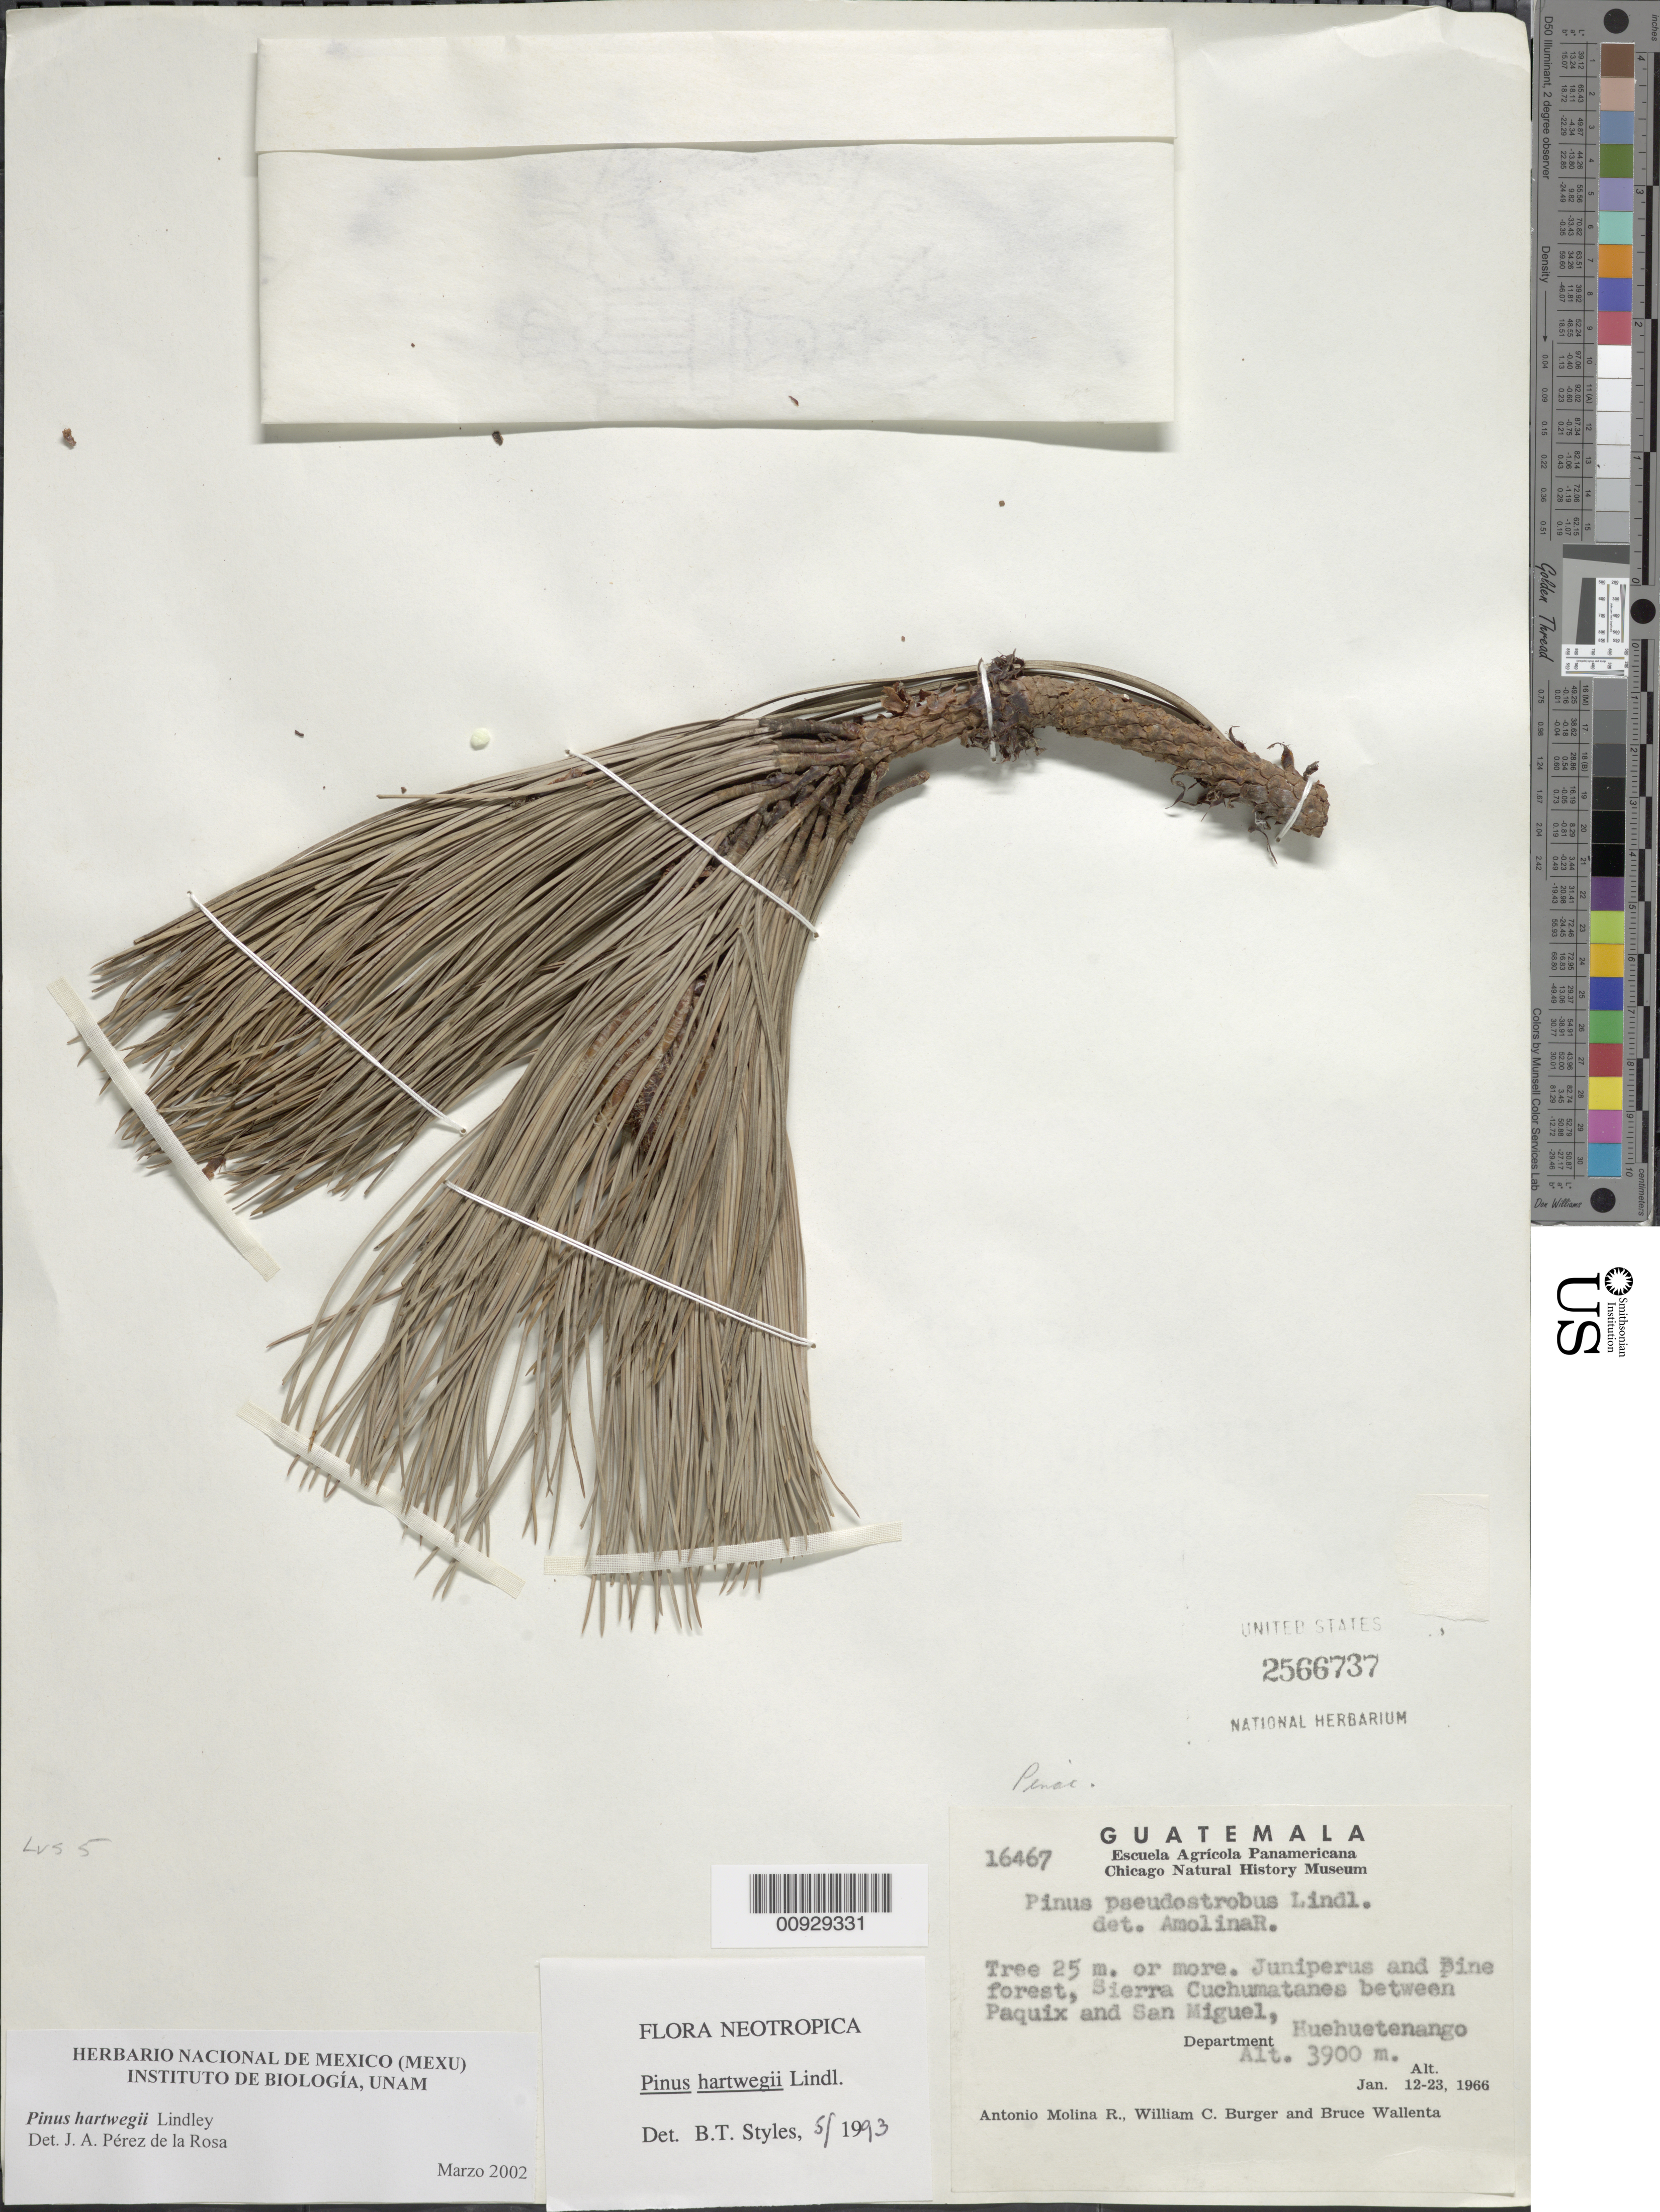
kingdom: Plantae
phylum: Tracheophyta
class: Pinopsida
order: Pinales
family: Pinaceae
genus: Pinus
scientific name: Pinus hartwegii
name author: Lindl.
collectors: A. Molina R., W. Burger & B. Wallenta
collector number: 16467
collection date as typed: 12 Jan 1966 to 23 Jan 1966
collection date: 1966-01-12/1966-01-23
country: Guatemala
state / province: Huehuetenango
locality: Sierra de los Cuchumatanes between Paquix and San Miguel.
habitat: Juniperus and pine forest.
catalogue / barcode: US 2566737